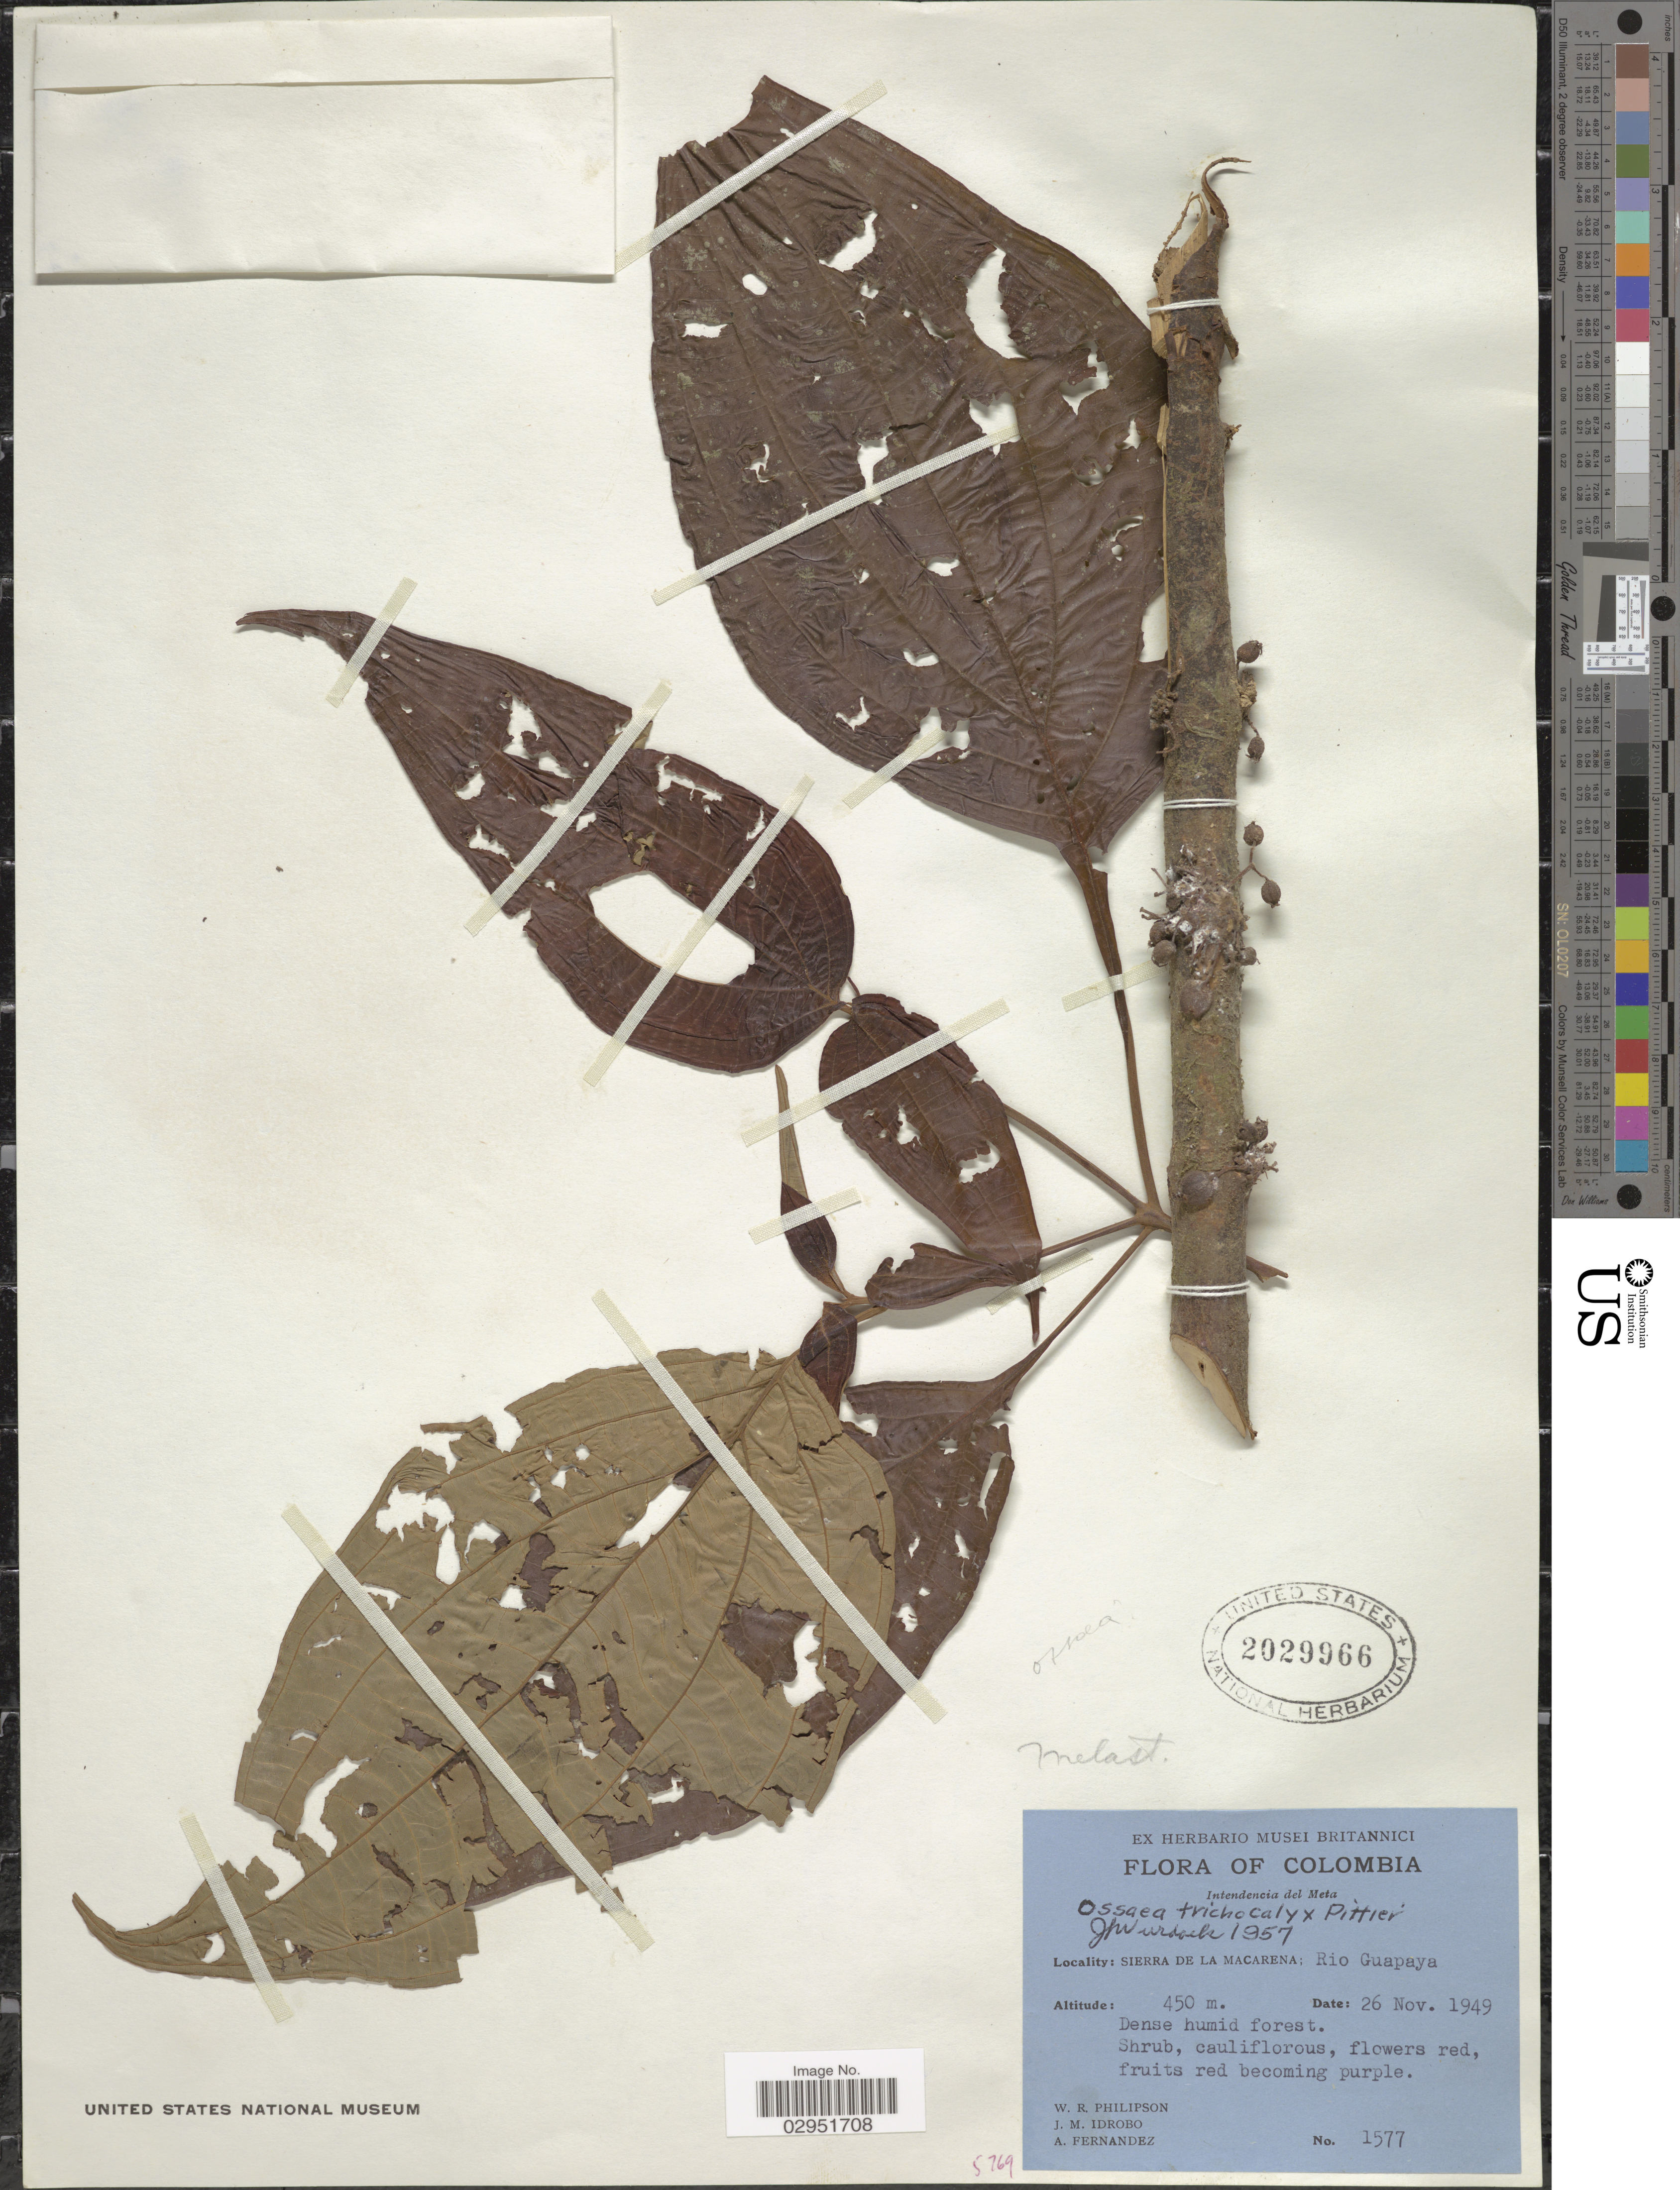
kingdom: Plantae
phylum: Tracheophyta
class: Magnoliopsida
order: Myrtales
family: Melastomataceae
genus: Ossaea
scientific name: Ossaea trichocalyx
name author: Pittier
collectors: W. R. Philipson, J. M. Idrobo & A. Fernandez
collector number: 1577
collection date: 1949-11-26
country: Colombia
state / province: Meta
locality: Intendencia del Meta. Sierra de la Macarena: Rio Guapaya.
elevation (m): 450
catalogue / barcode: US 2029966